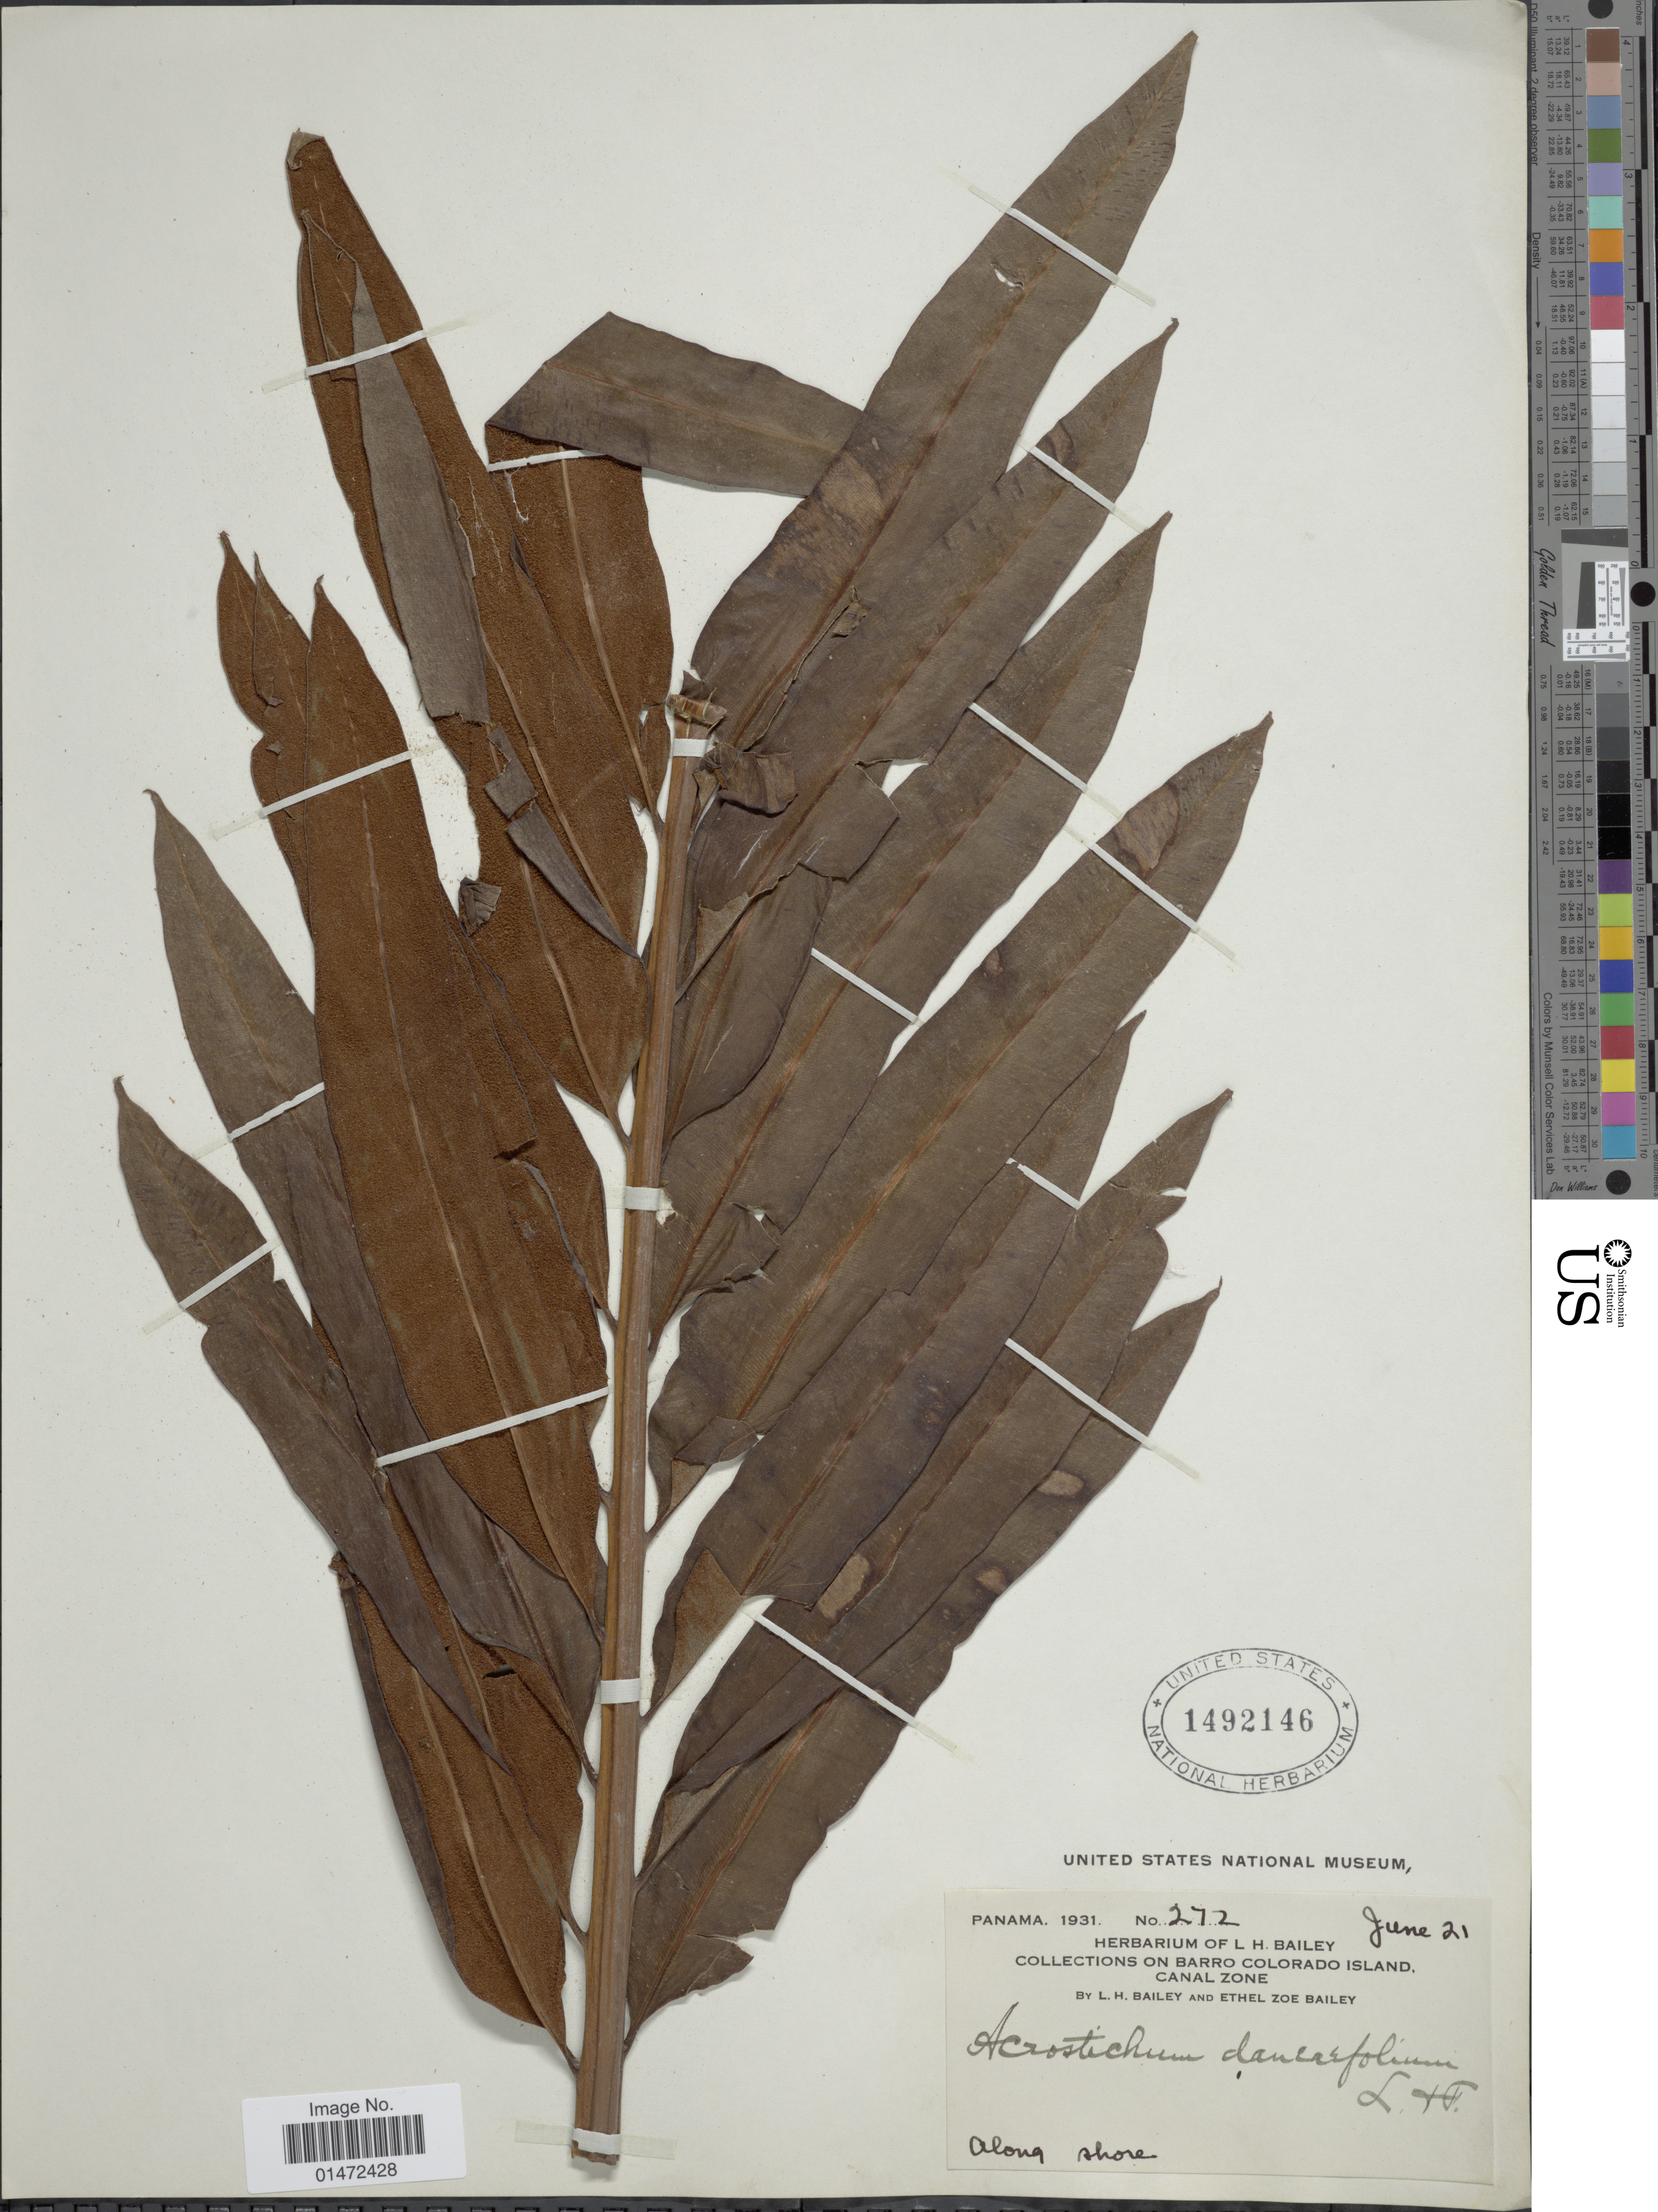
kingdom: Plantae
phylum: Tracheophyta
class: Polypodiopsida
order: Polypodiales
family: Pteridaceae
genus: Acrostichum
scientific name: Acrostichum danaeifolium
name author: Langsd. & Fisch.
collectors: L. H. Bailey & E. Z. Bailey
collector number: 272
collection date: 1931-06-21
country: Panama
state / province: Panamá Oeste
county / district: Canal Zone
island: Barro Colorado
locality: On Barro Colorado Island, Canal Zone. Along shore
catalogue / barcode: US 1492146